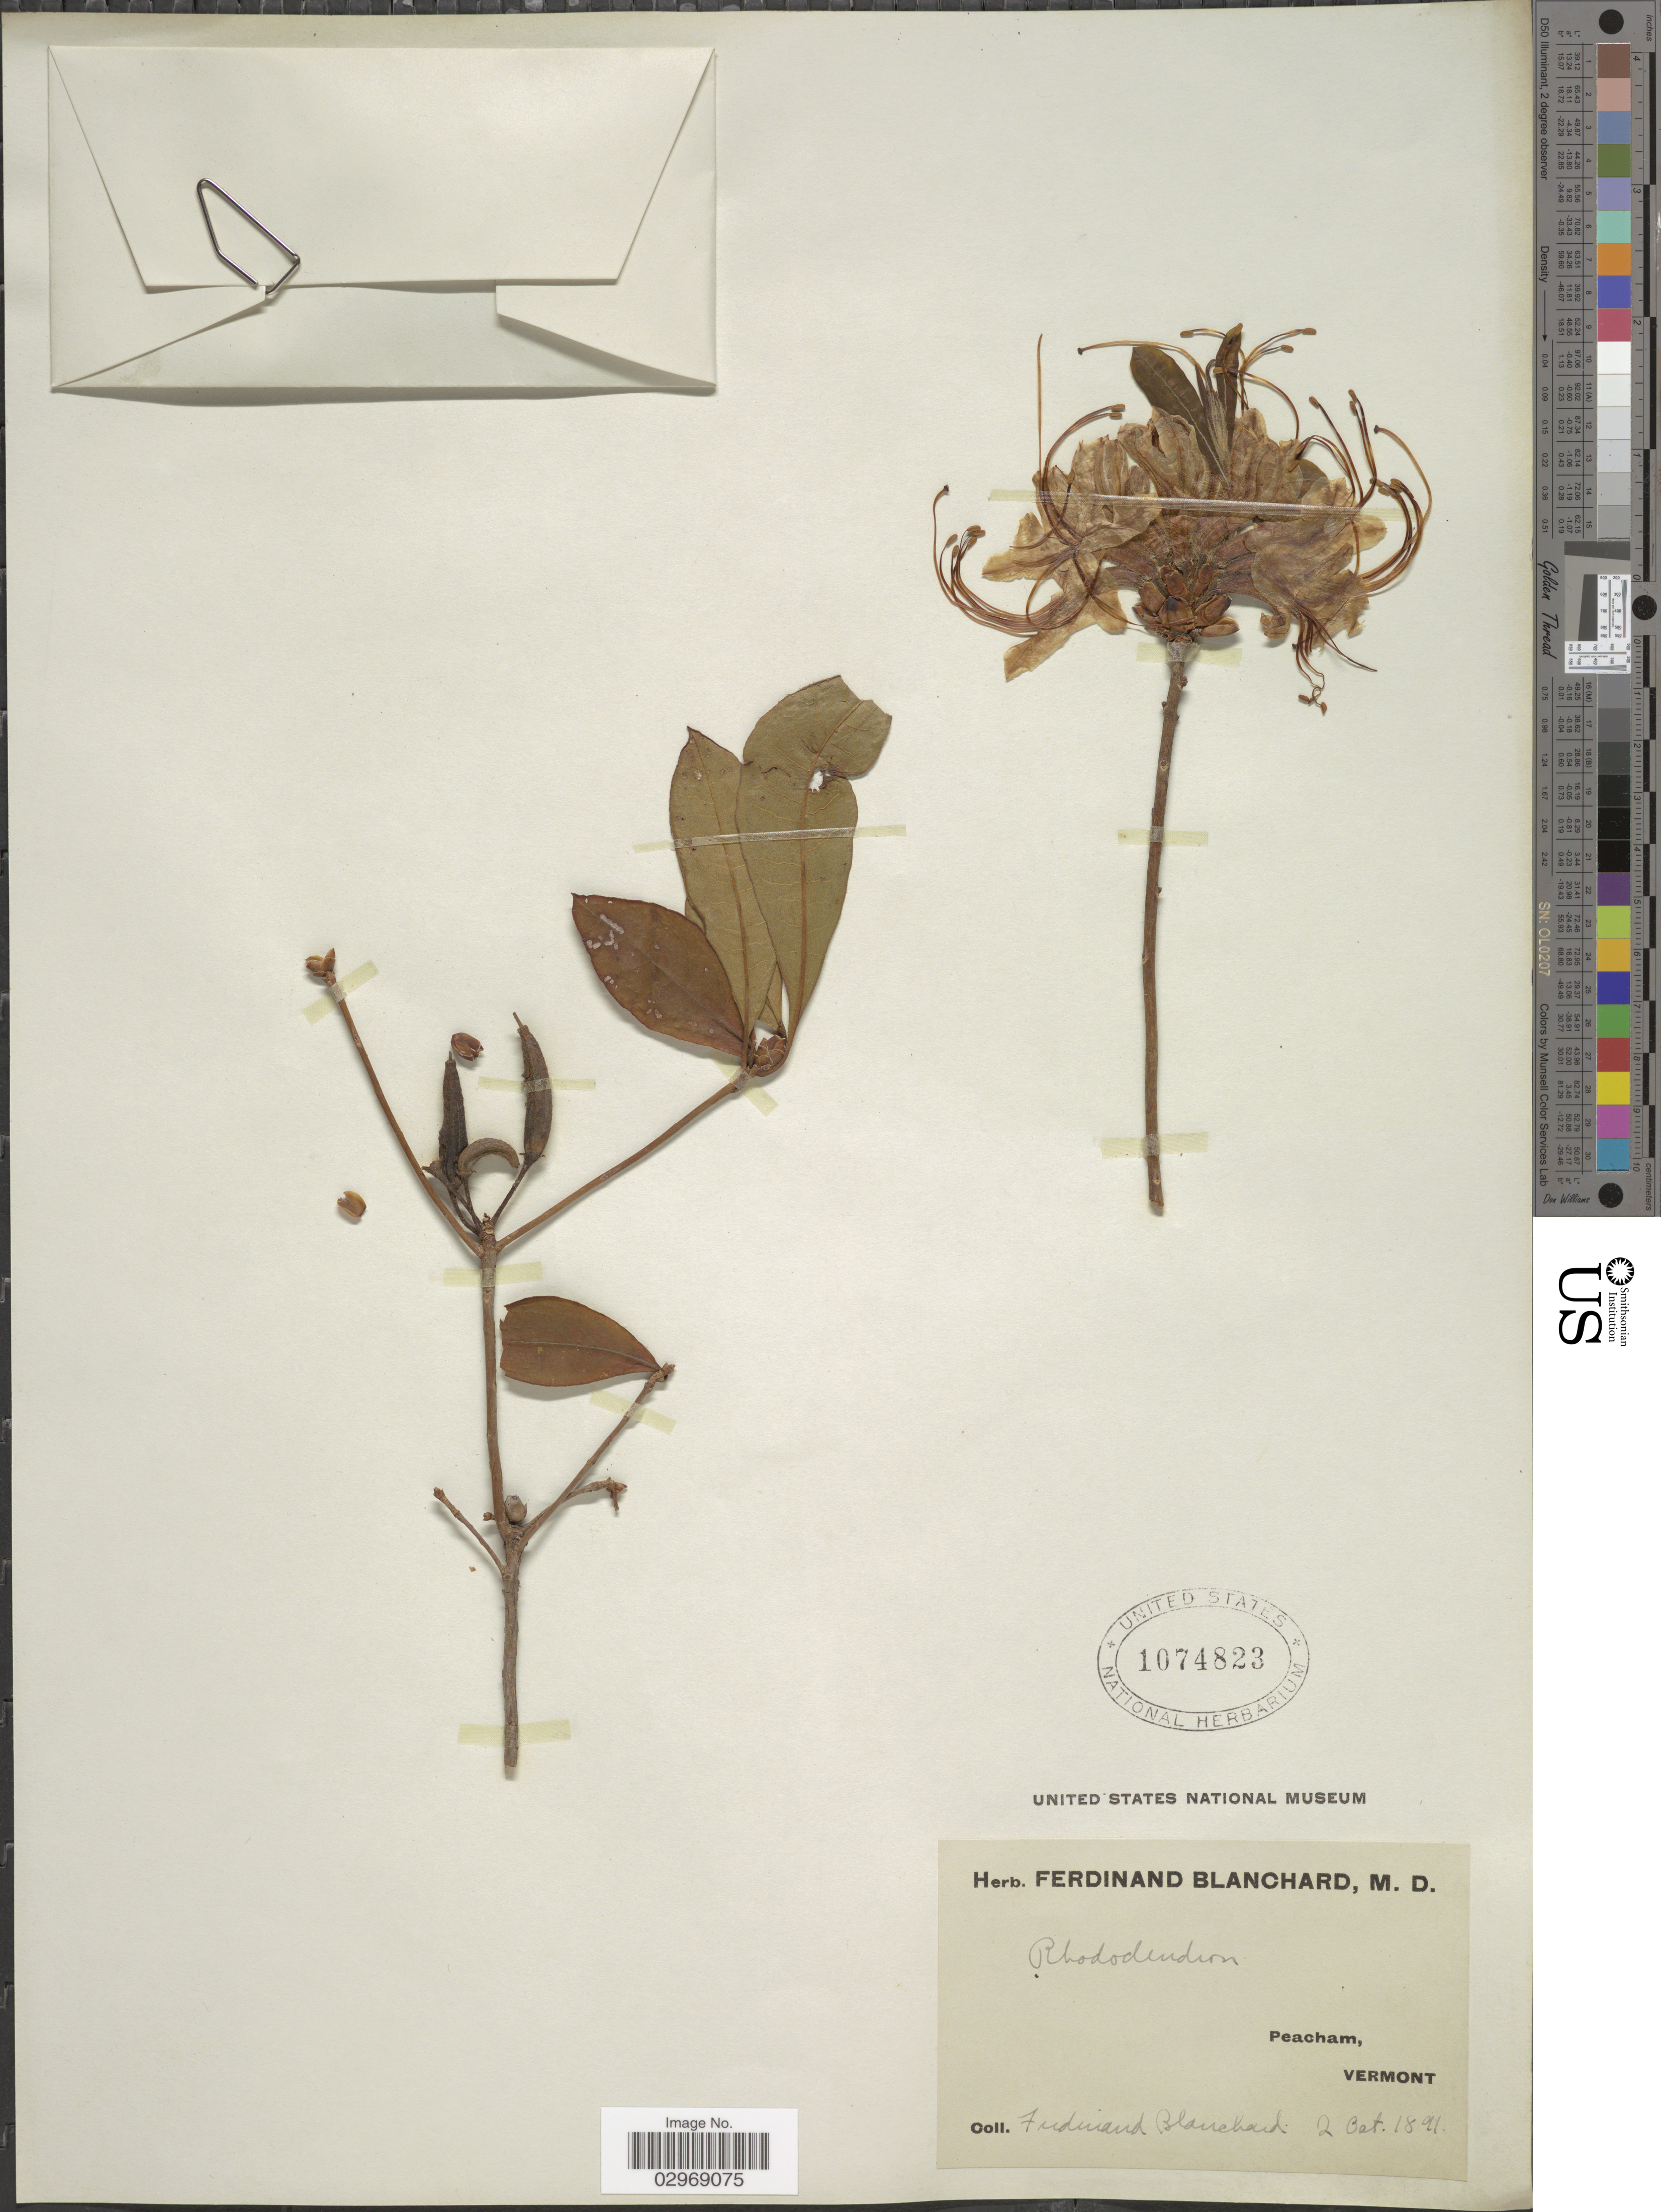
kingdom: Plantae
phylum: Tracheophyta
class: Magnoliopsida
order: Ericales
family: Ericaceae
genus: Rhododendron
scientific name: Rhododendron nudiflorum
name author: Torr.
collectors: F. Blanchard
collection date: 1891-10-02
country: United States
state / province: Vermont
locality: Peacham.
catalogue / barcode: US 1074823